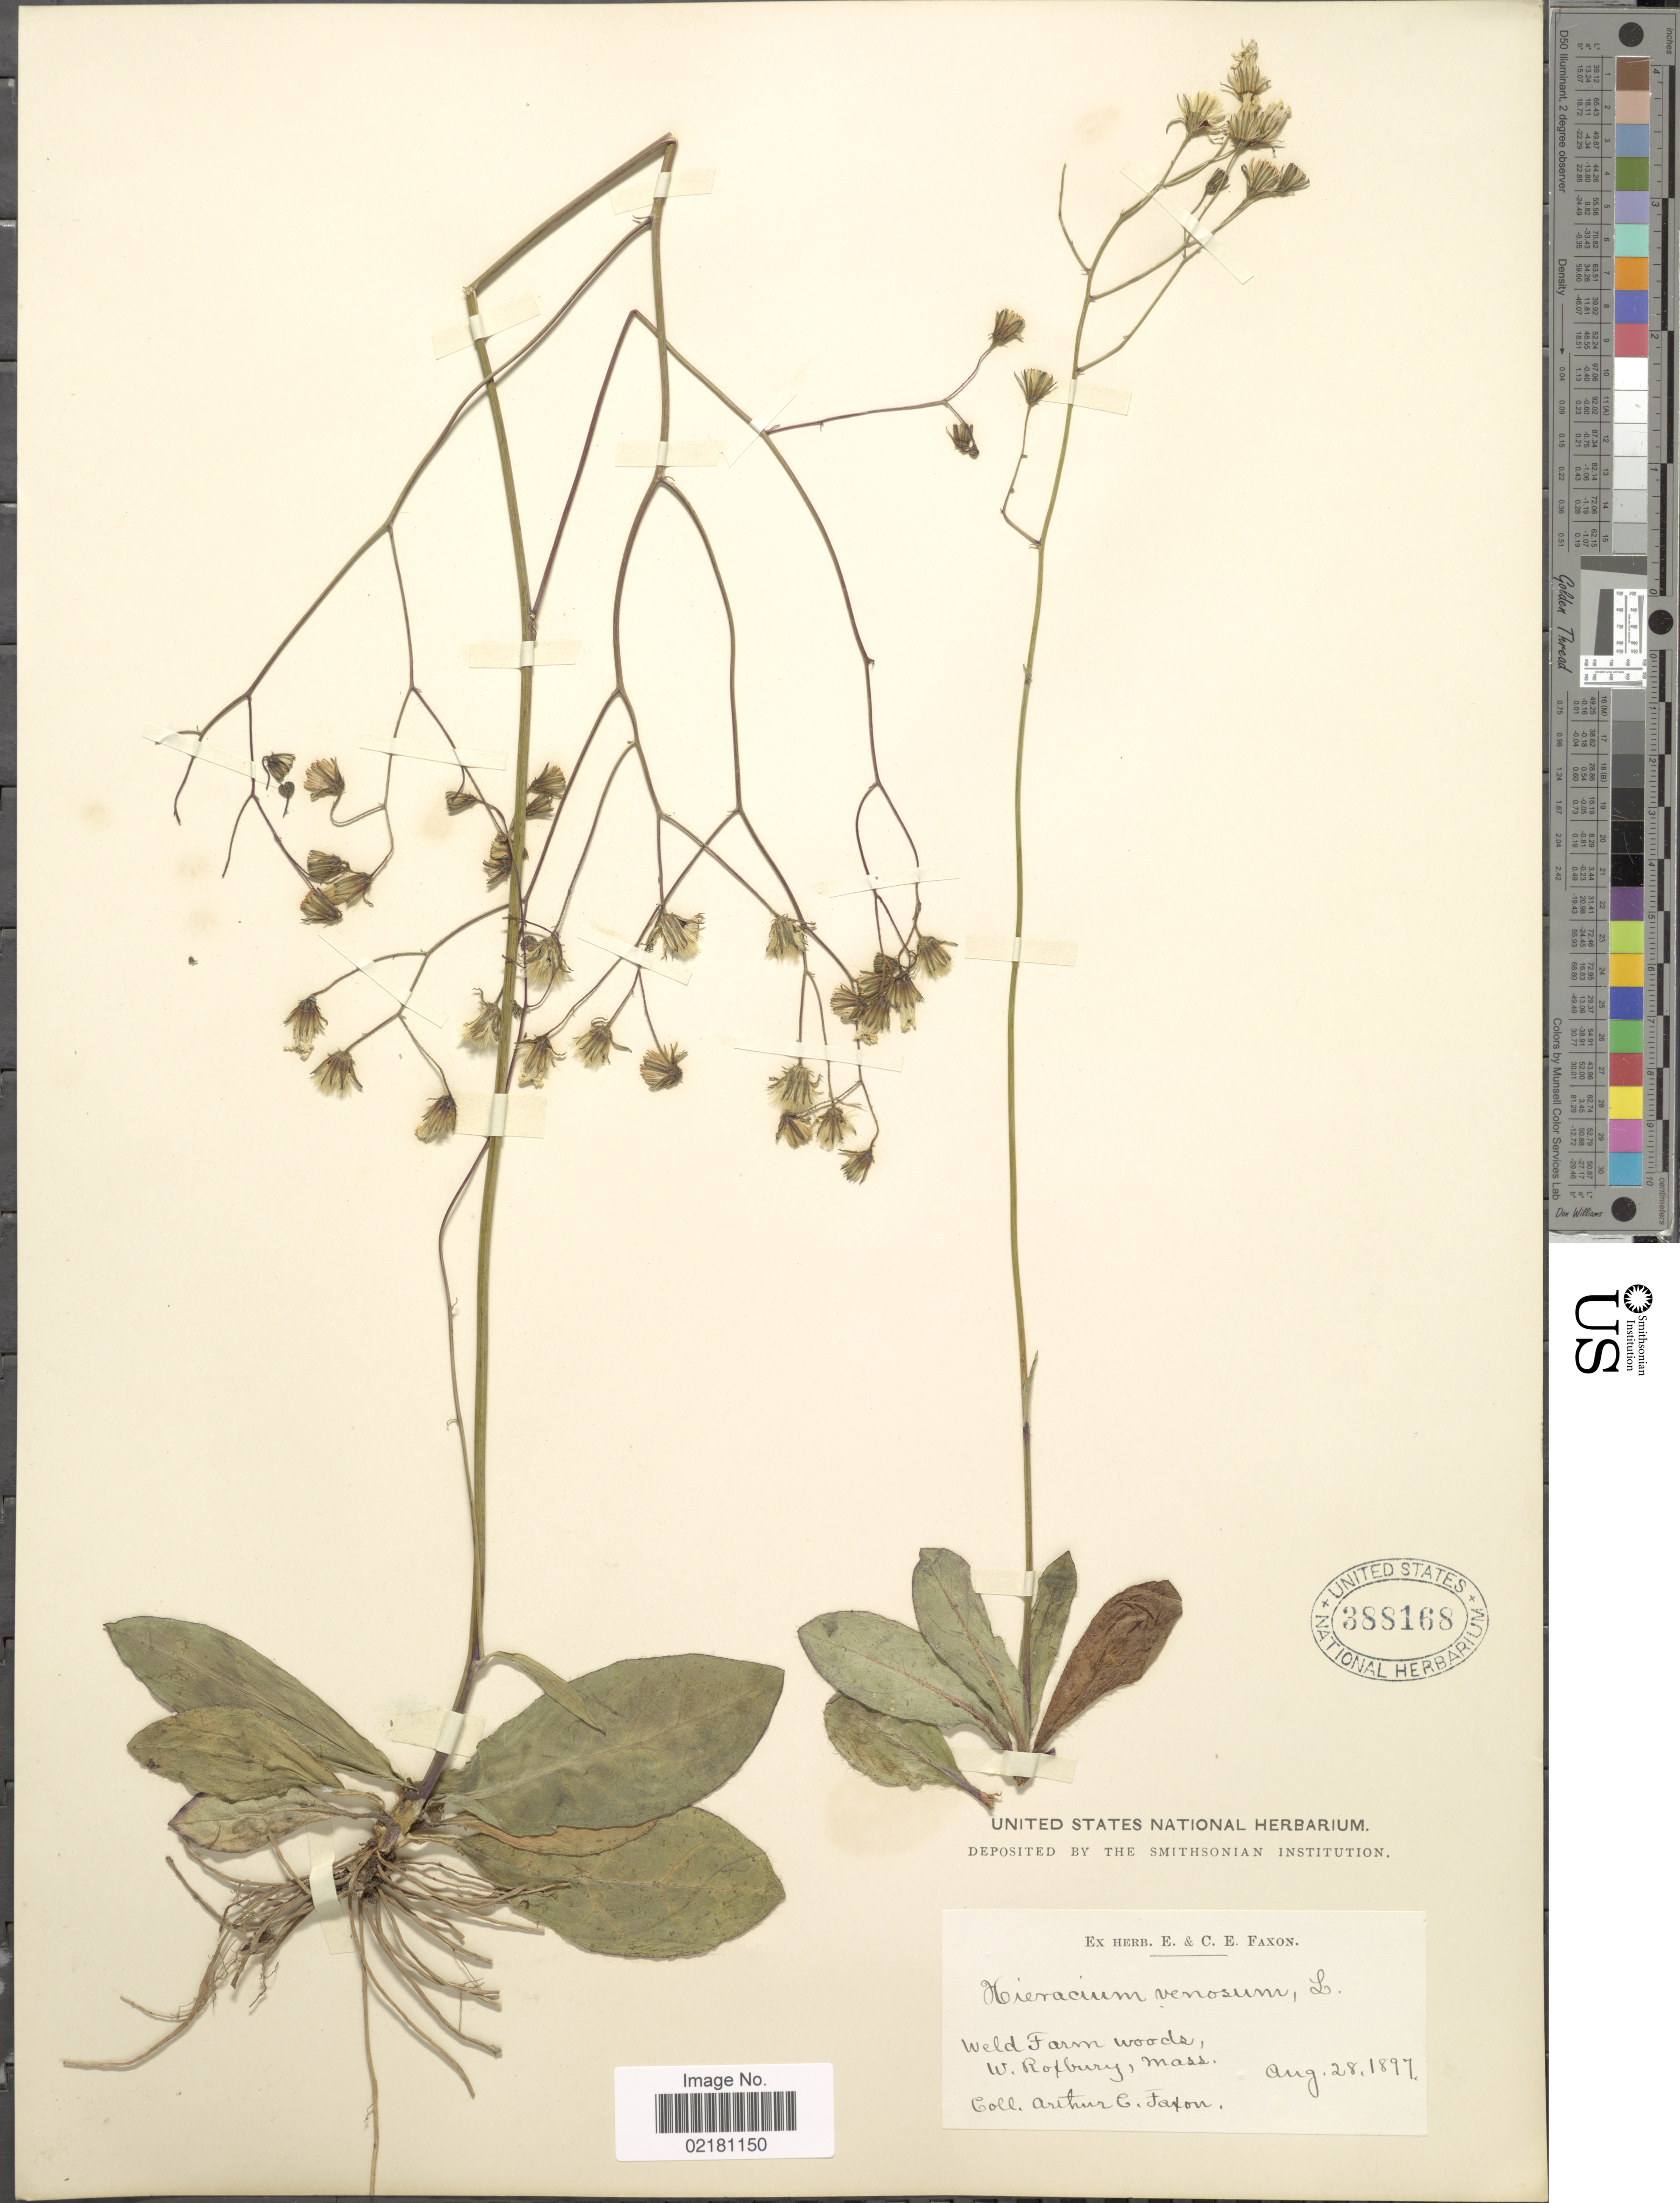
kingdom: Plantae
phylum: Tracheophyta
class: Magnoliopsida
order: Asterales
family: Asteraceae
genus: Hieracium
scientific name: Hieracium venosum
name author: L.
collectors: A. Faxon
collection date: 1897-08-28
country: United States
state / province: Massachusetts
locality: Weld Farm woods, W. Roxbury, Mass.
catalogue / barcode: US 388168